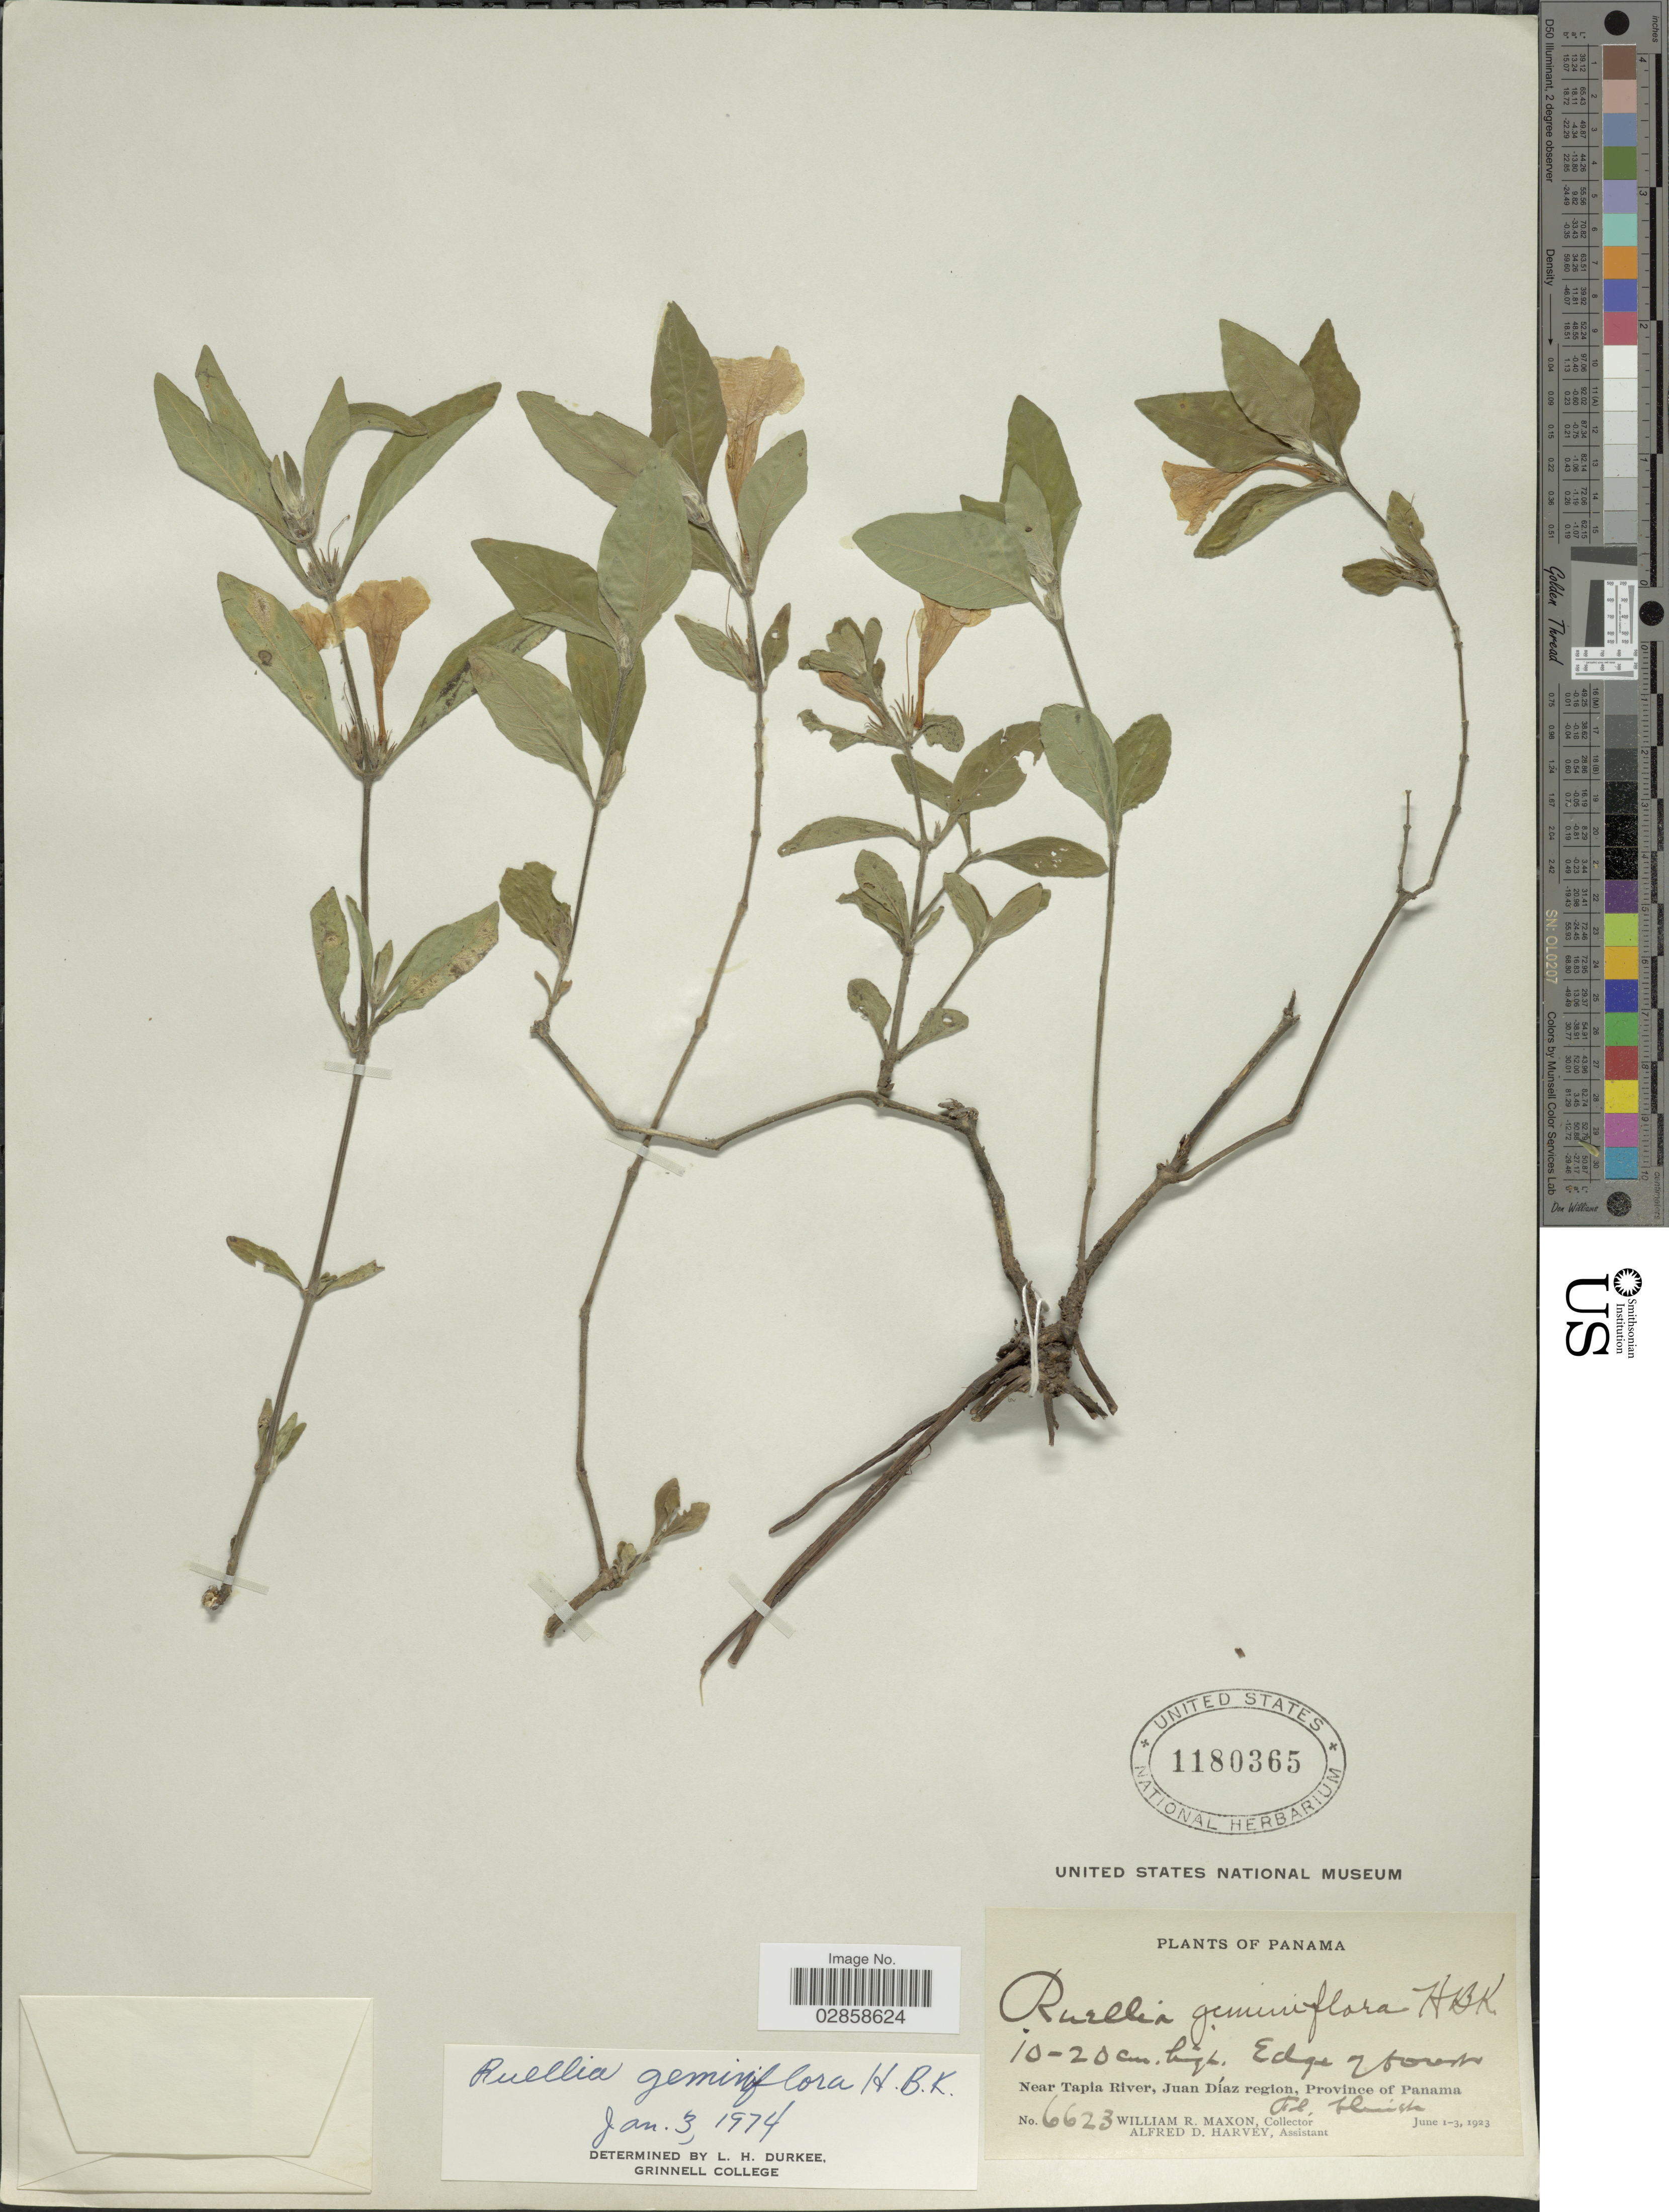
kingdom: Plantae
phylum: Tracheophyta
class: Magnoliopsida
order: Lamiales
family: Acanthaceae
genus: Ruellia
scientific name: Ruellia geminiflora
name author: Kunth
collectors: W. R. Maxon & A. D. Harvey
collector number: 6623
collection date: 1923-06-01/1923-06-03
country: Panama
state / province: Panamá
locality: Near Tapia River, Juan Díaz region.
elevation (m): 600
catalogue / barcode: US 1180365